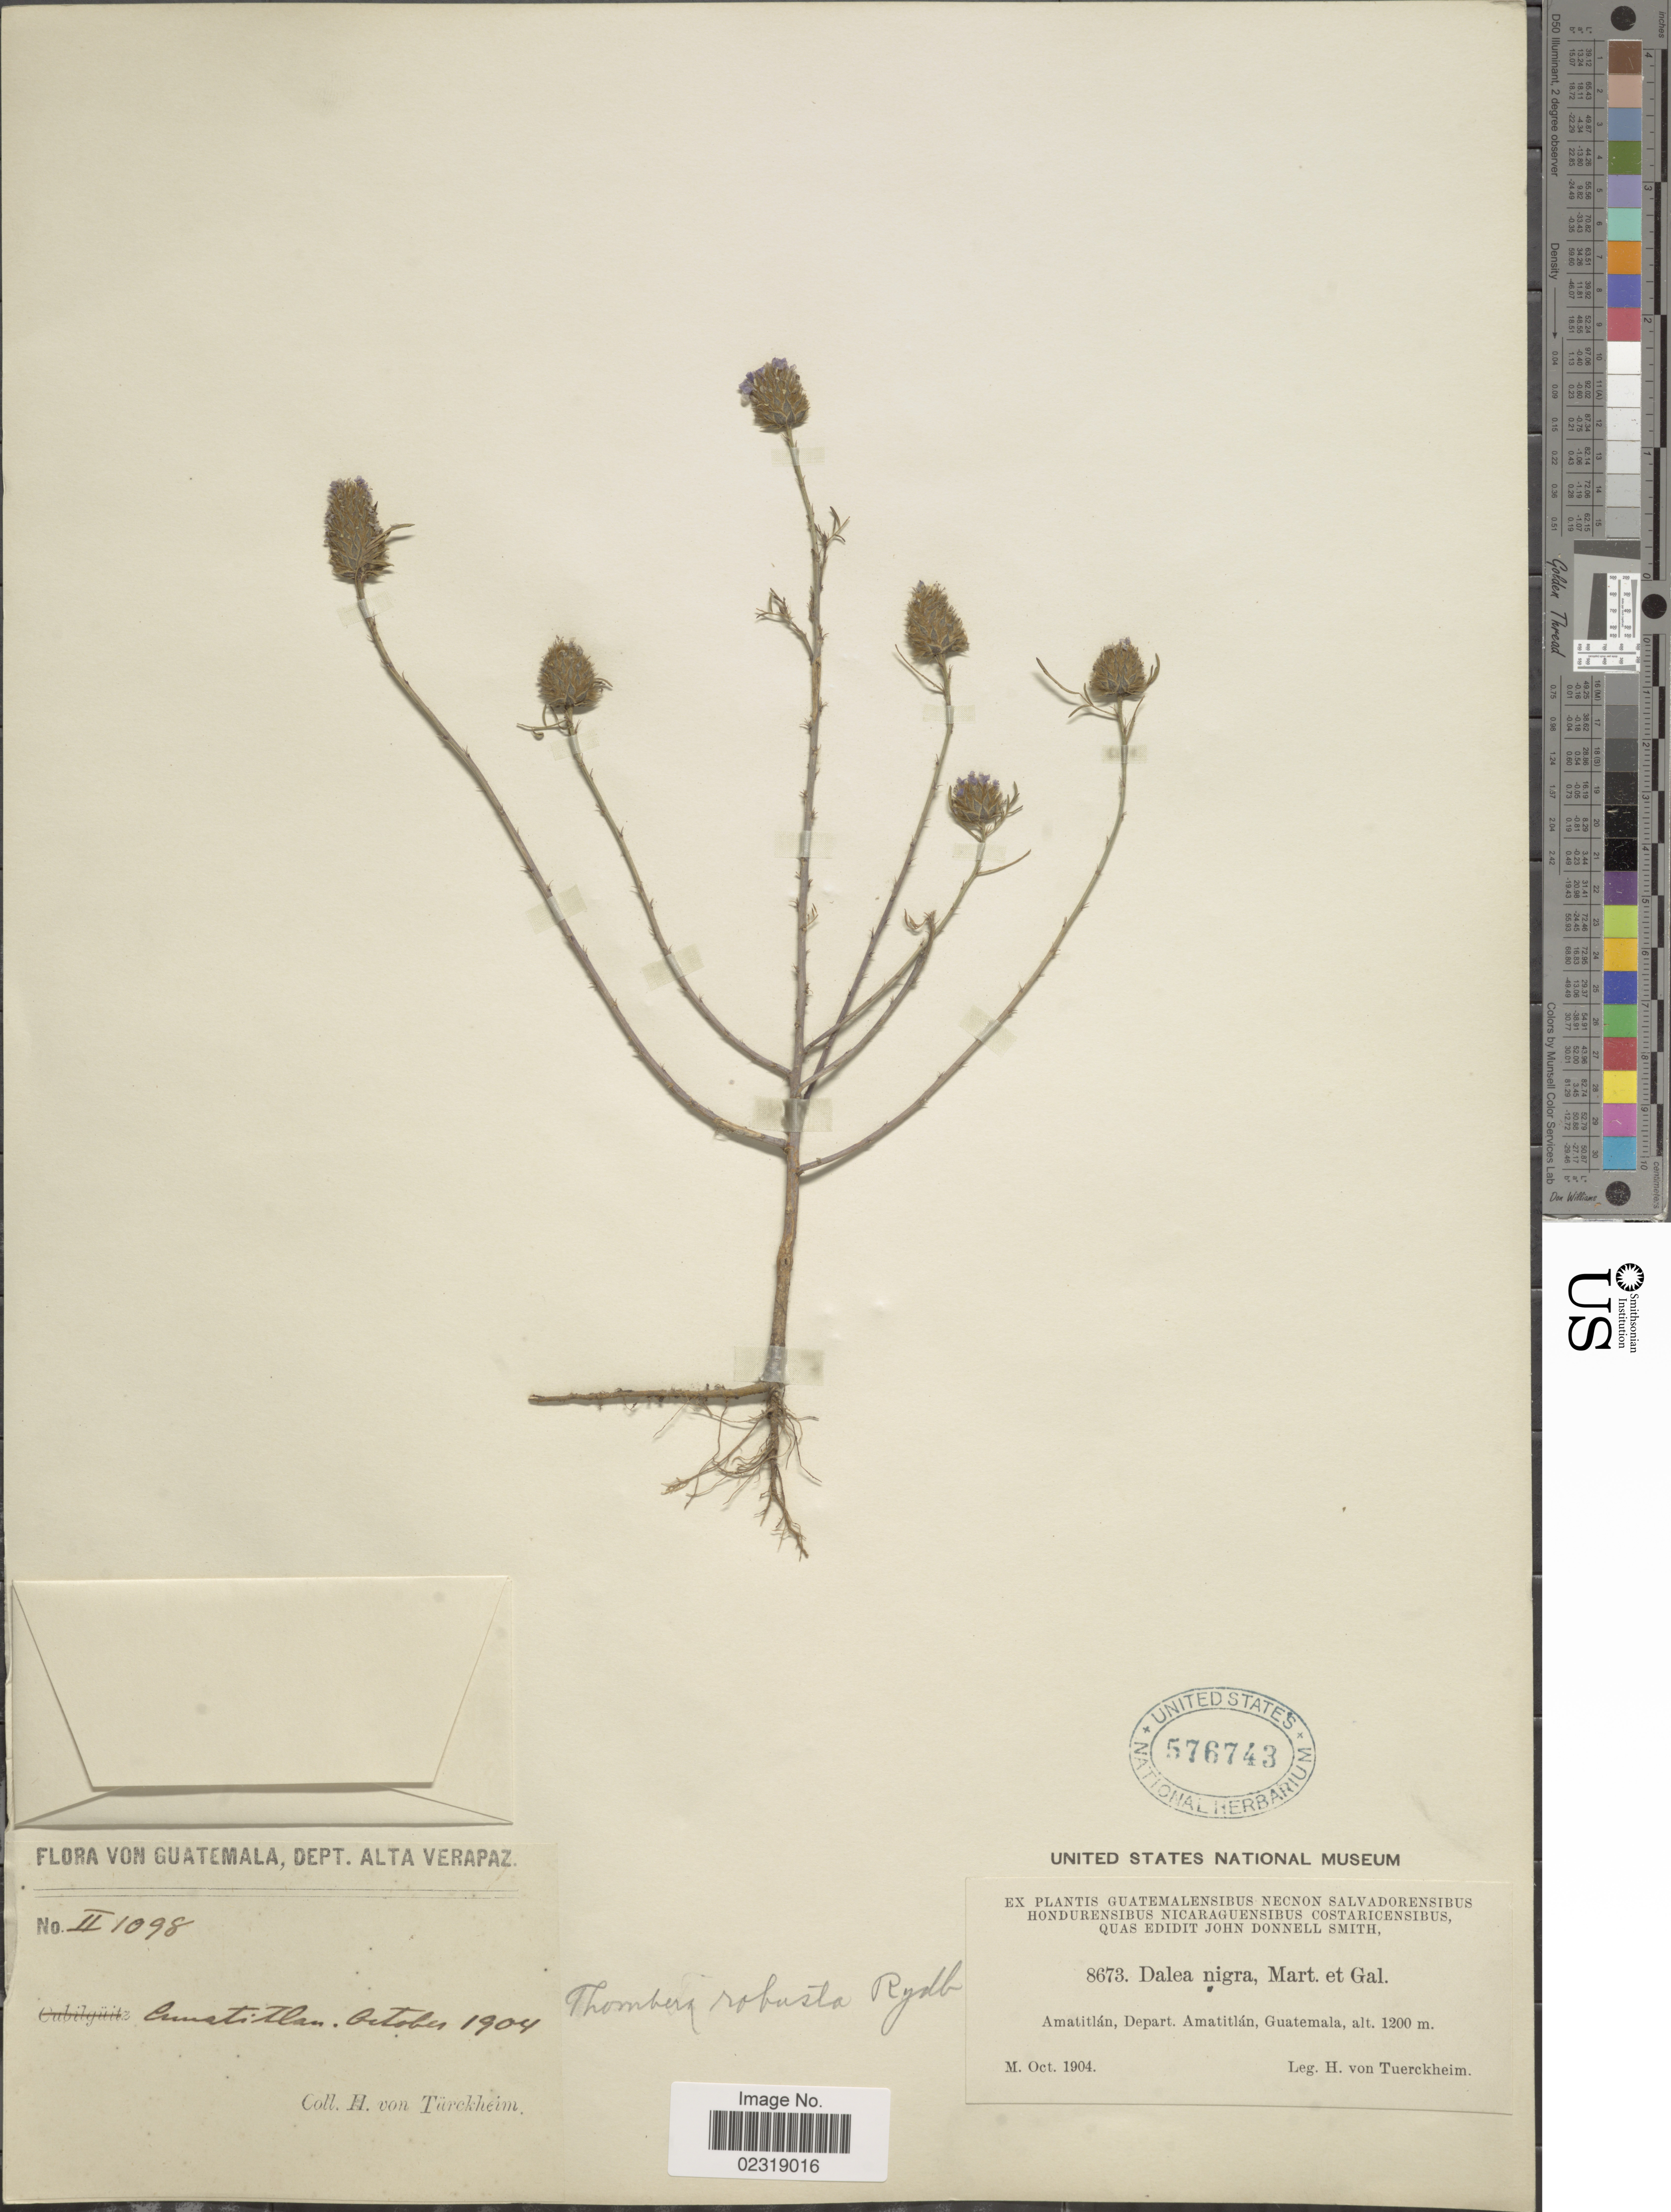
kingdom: Plantae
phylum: Tracheophyta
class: Magnoliopsida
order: Fabales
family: Fabaceae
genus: Dalea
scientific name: Dalea cliffortiana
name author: Willd.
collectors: H. von Türckheim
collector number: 8373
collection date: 1904-10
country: Guatemala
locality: Amatitlan, Depart, Amatitlan, Guatemala.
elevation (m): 1200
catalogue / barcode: US 576743